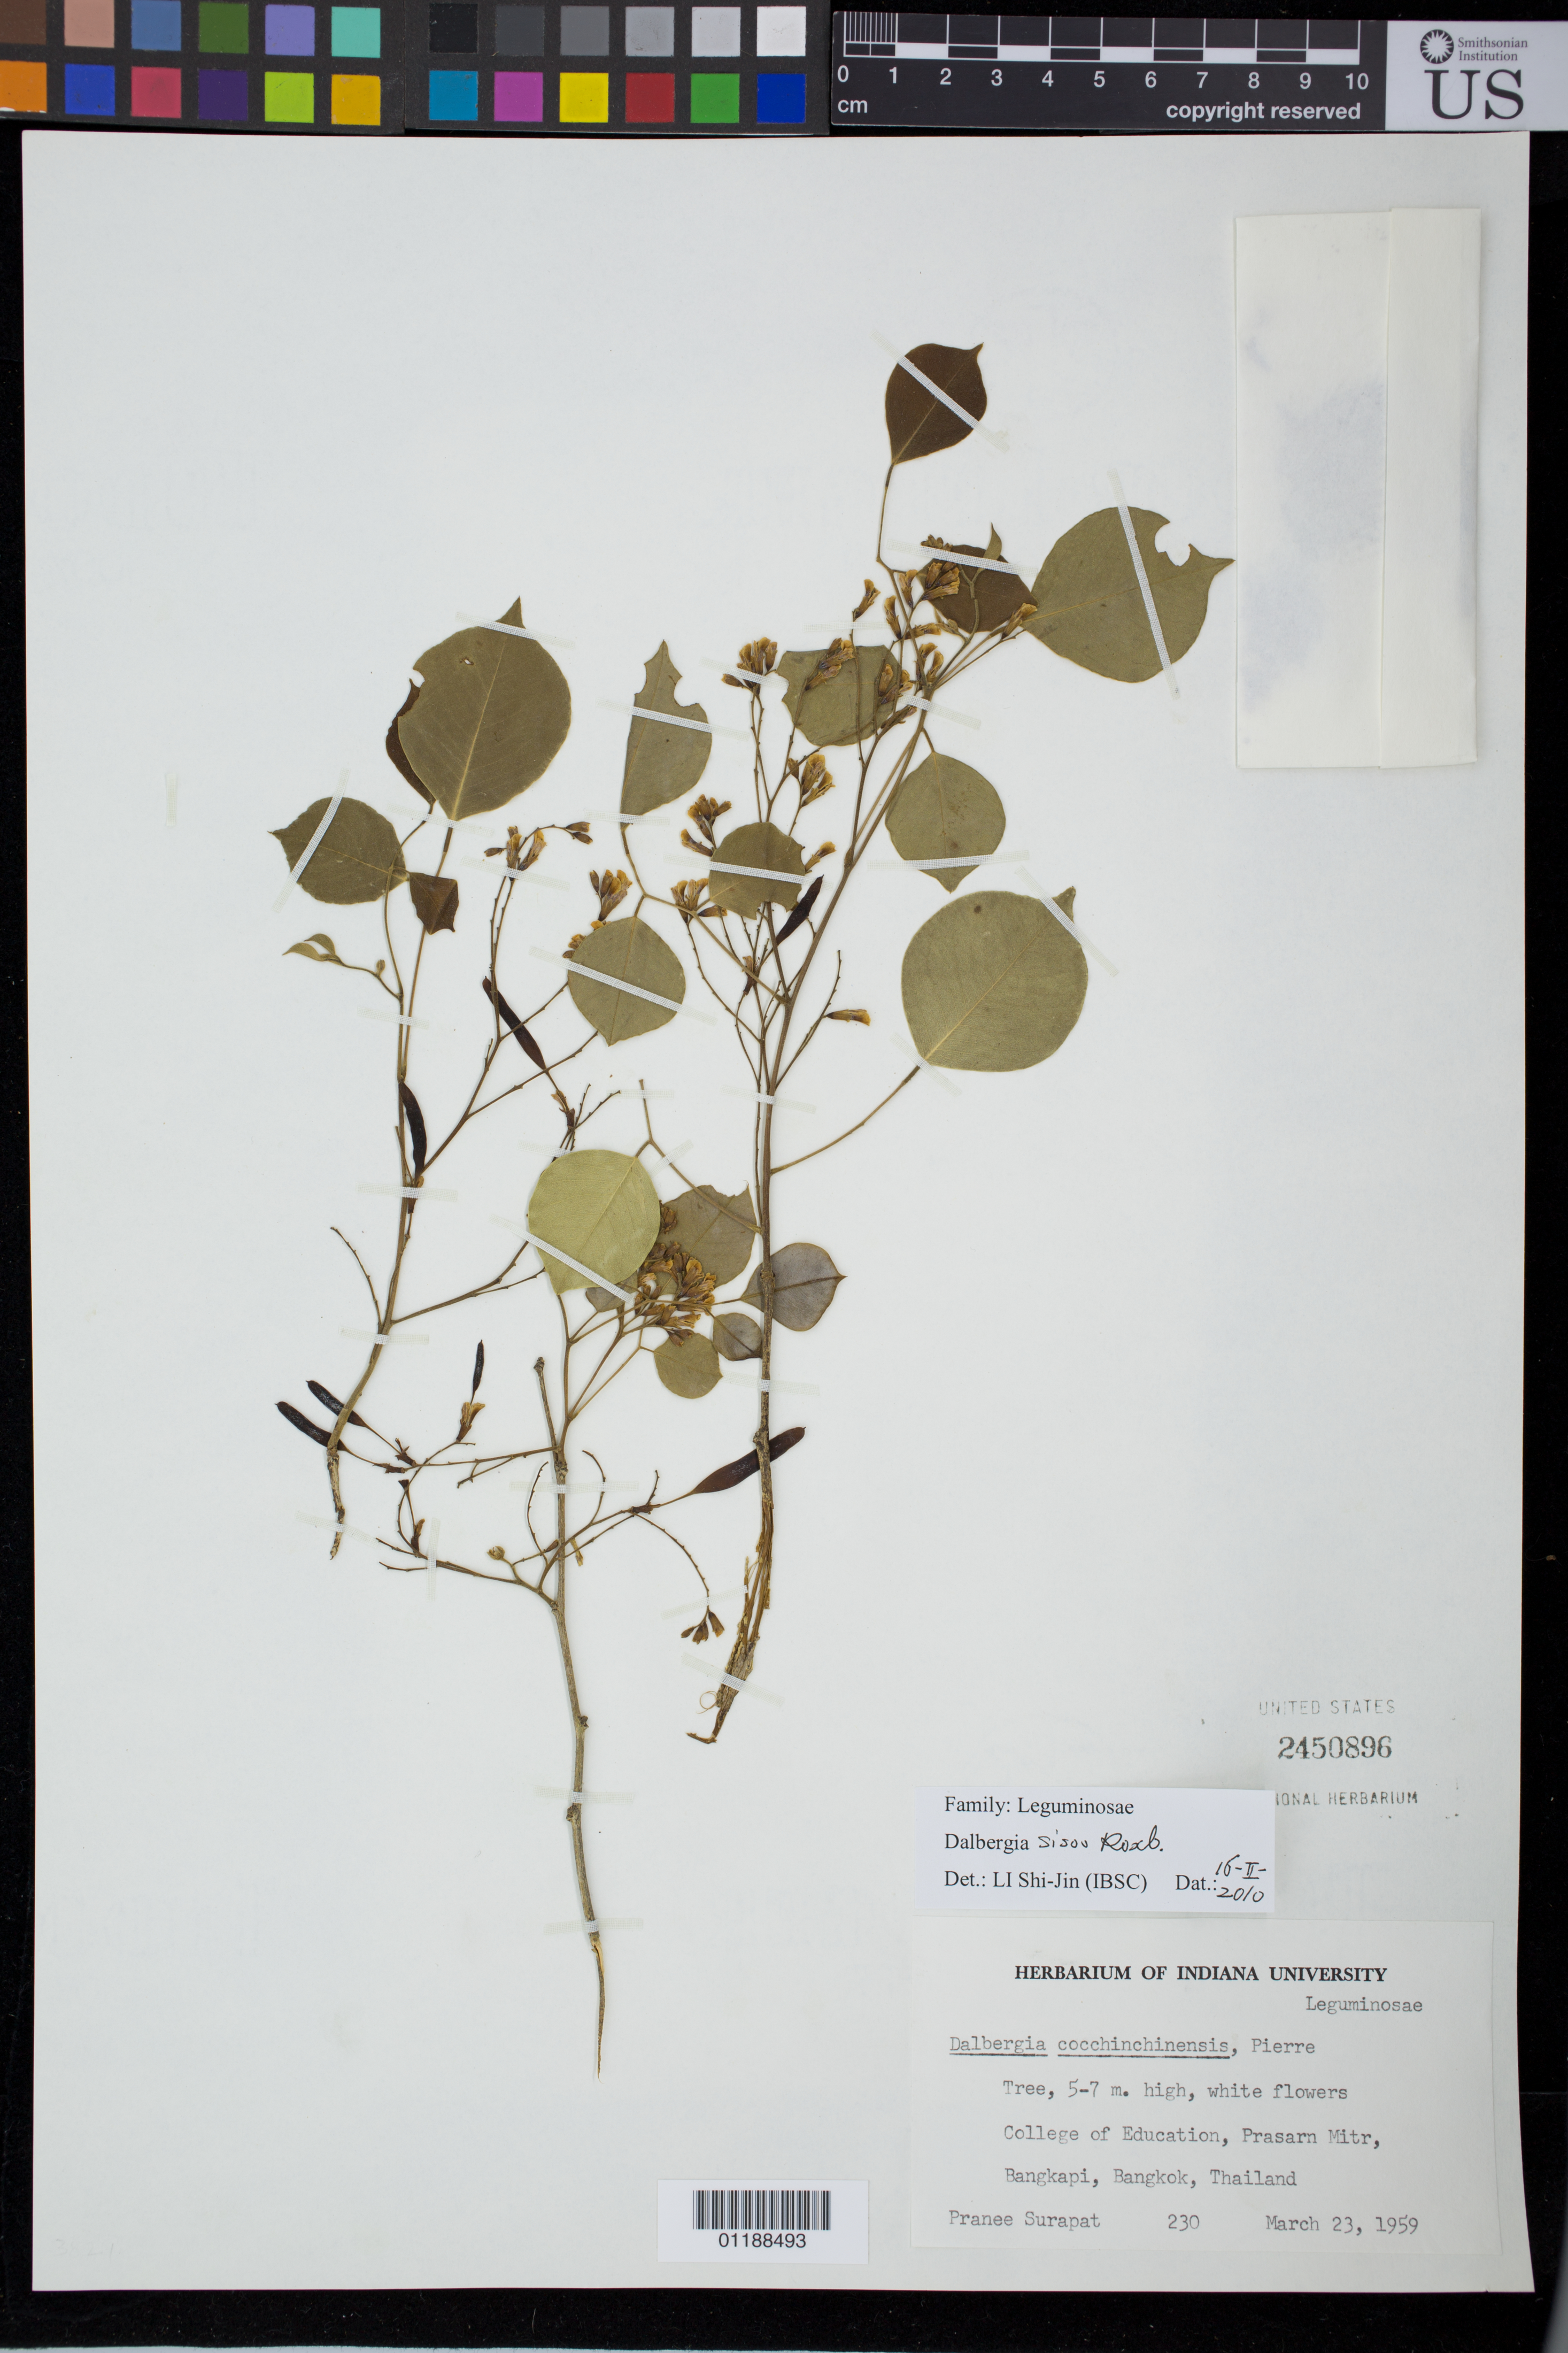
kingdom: Plantae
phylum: Tracheophyta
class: Magnoliopsida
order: Fabales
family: Fabaceae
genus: Dalbergia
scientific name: Dalbergia sissoo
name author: Roxb.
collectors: P. Surapat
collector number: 230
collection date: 1959-03-23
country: Thailand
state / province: Bangkok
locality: College of Education, Prasarn Mitr, Bangkapi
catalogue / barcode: US 2450896